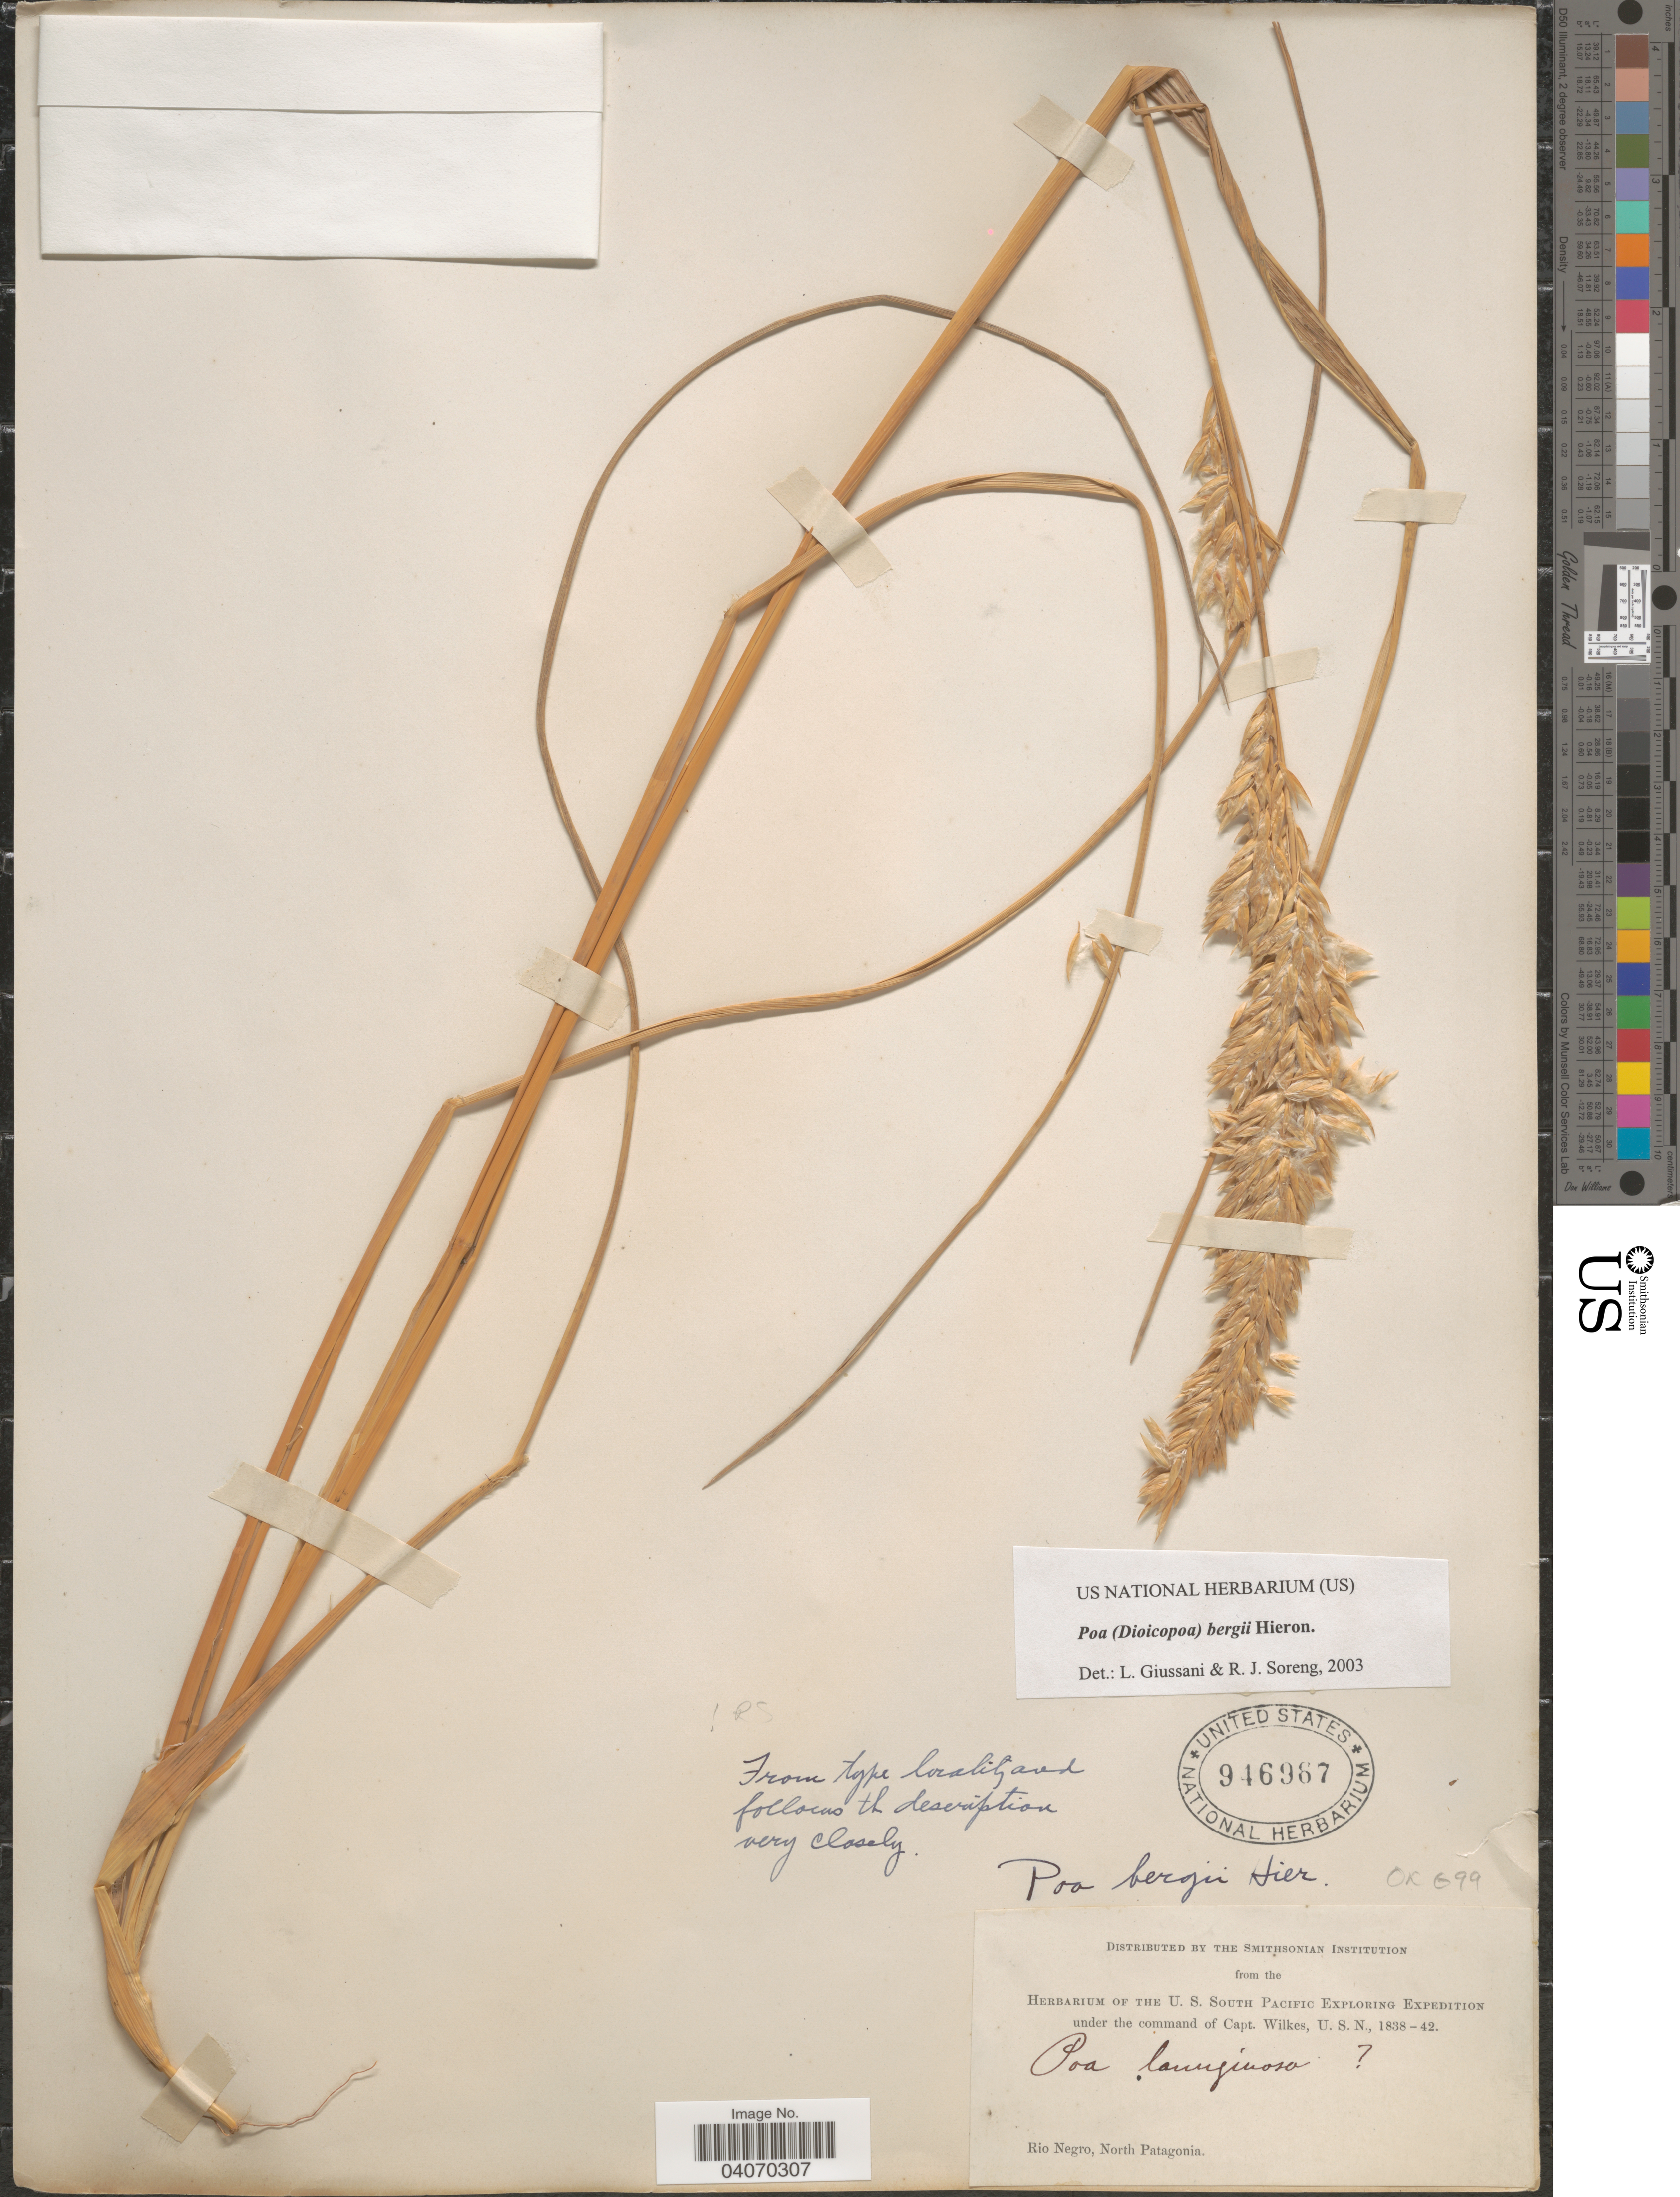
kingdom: Plantae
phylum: Tracheophyta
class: Liliopsida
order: Poales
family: Poaceae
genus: Poa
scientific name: Poa bergii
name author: Hieron.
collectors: Wilkes Explor. Exped.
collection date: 1838/1842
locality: Herbarium of the U. S. South Pacific Exploring Expedition. Rio Negro. North Patagonia.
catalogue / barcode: US 946987